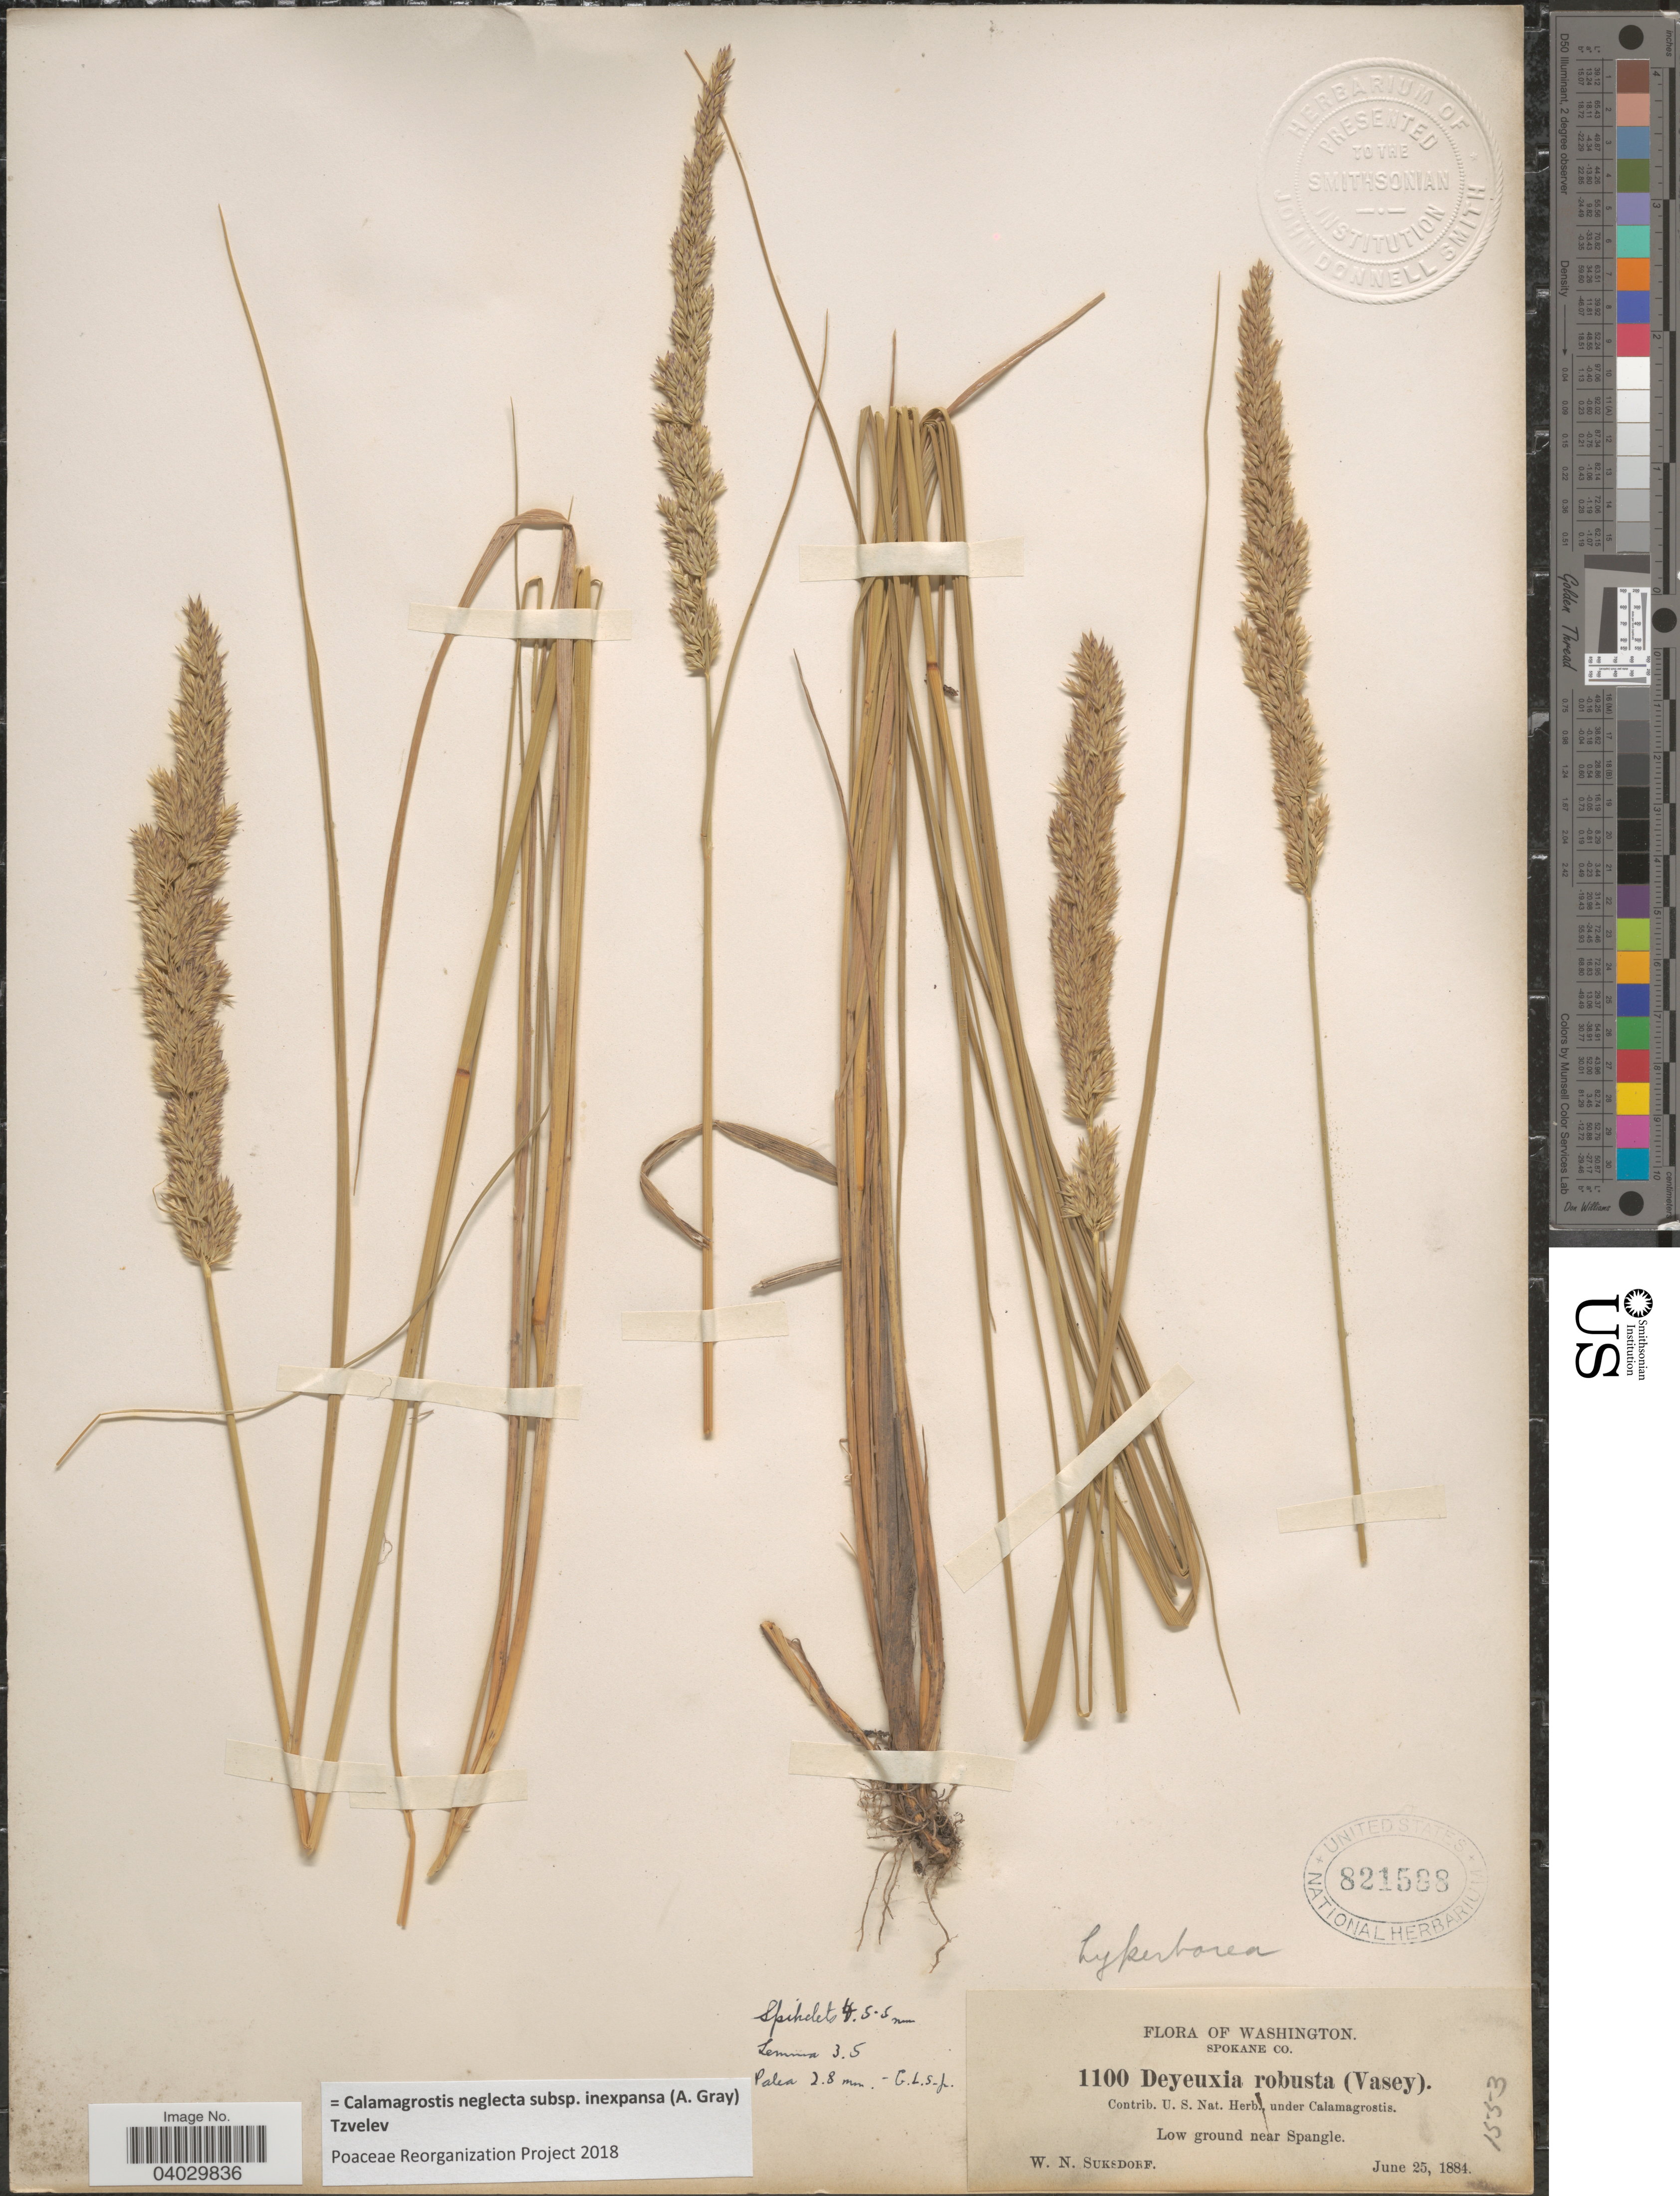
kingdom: Plantae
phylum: Tracheophyta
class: Liliopsida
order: Poales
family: Poaceae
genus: Calamagrostis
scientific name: Calamagrostis neglecta subsp. inexpansa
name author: (A. Gray) Tzvelev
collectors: W. N. Suksdorf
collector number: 1100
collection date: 1884-06-25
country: United States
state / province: Washington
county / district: Spokane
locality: Spokane Co. Low ground near Spangle.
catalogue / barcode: US 821588